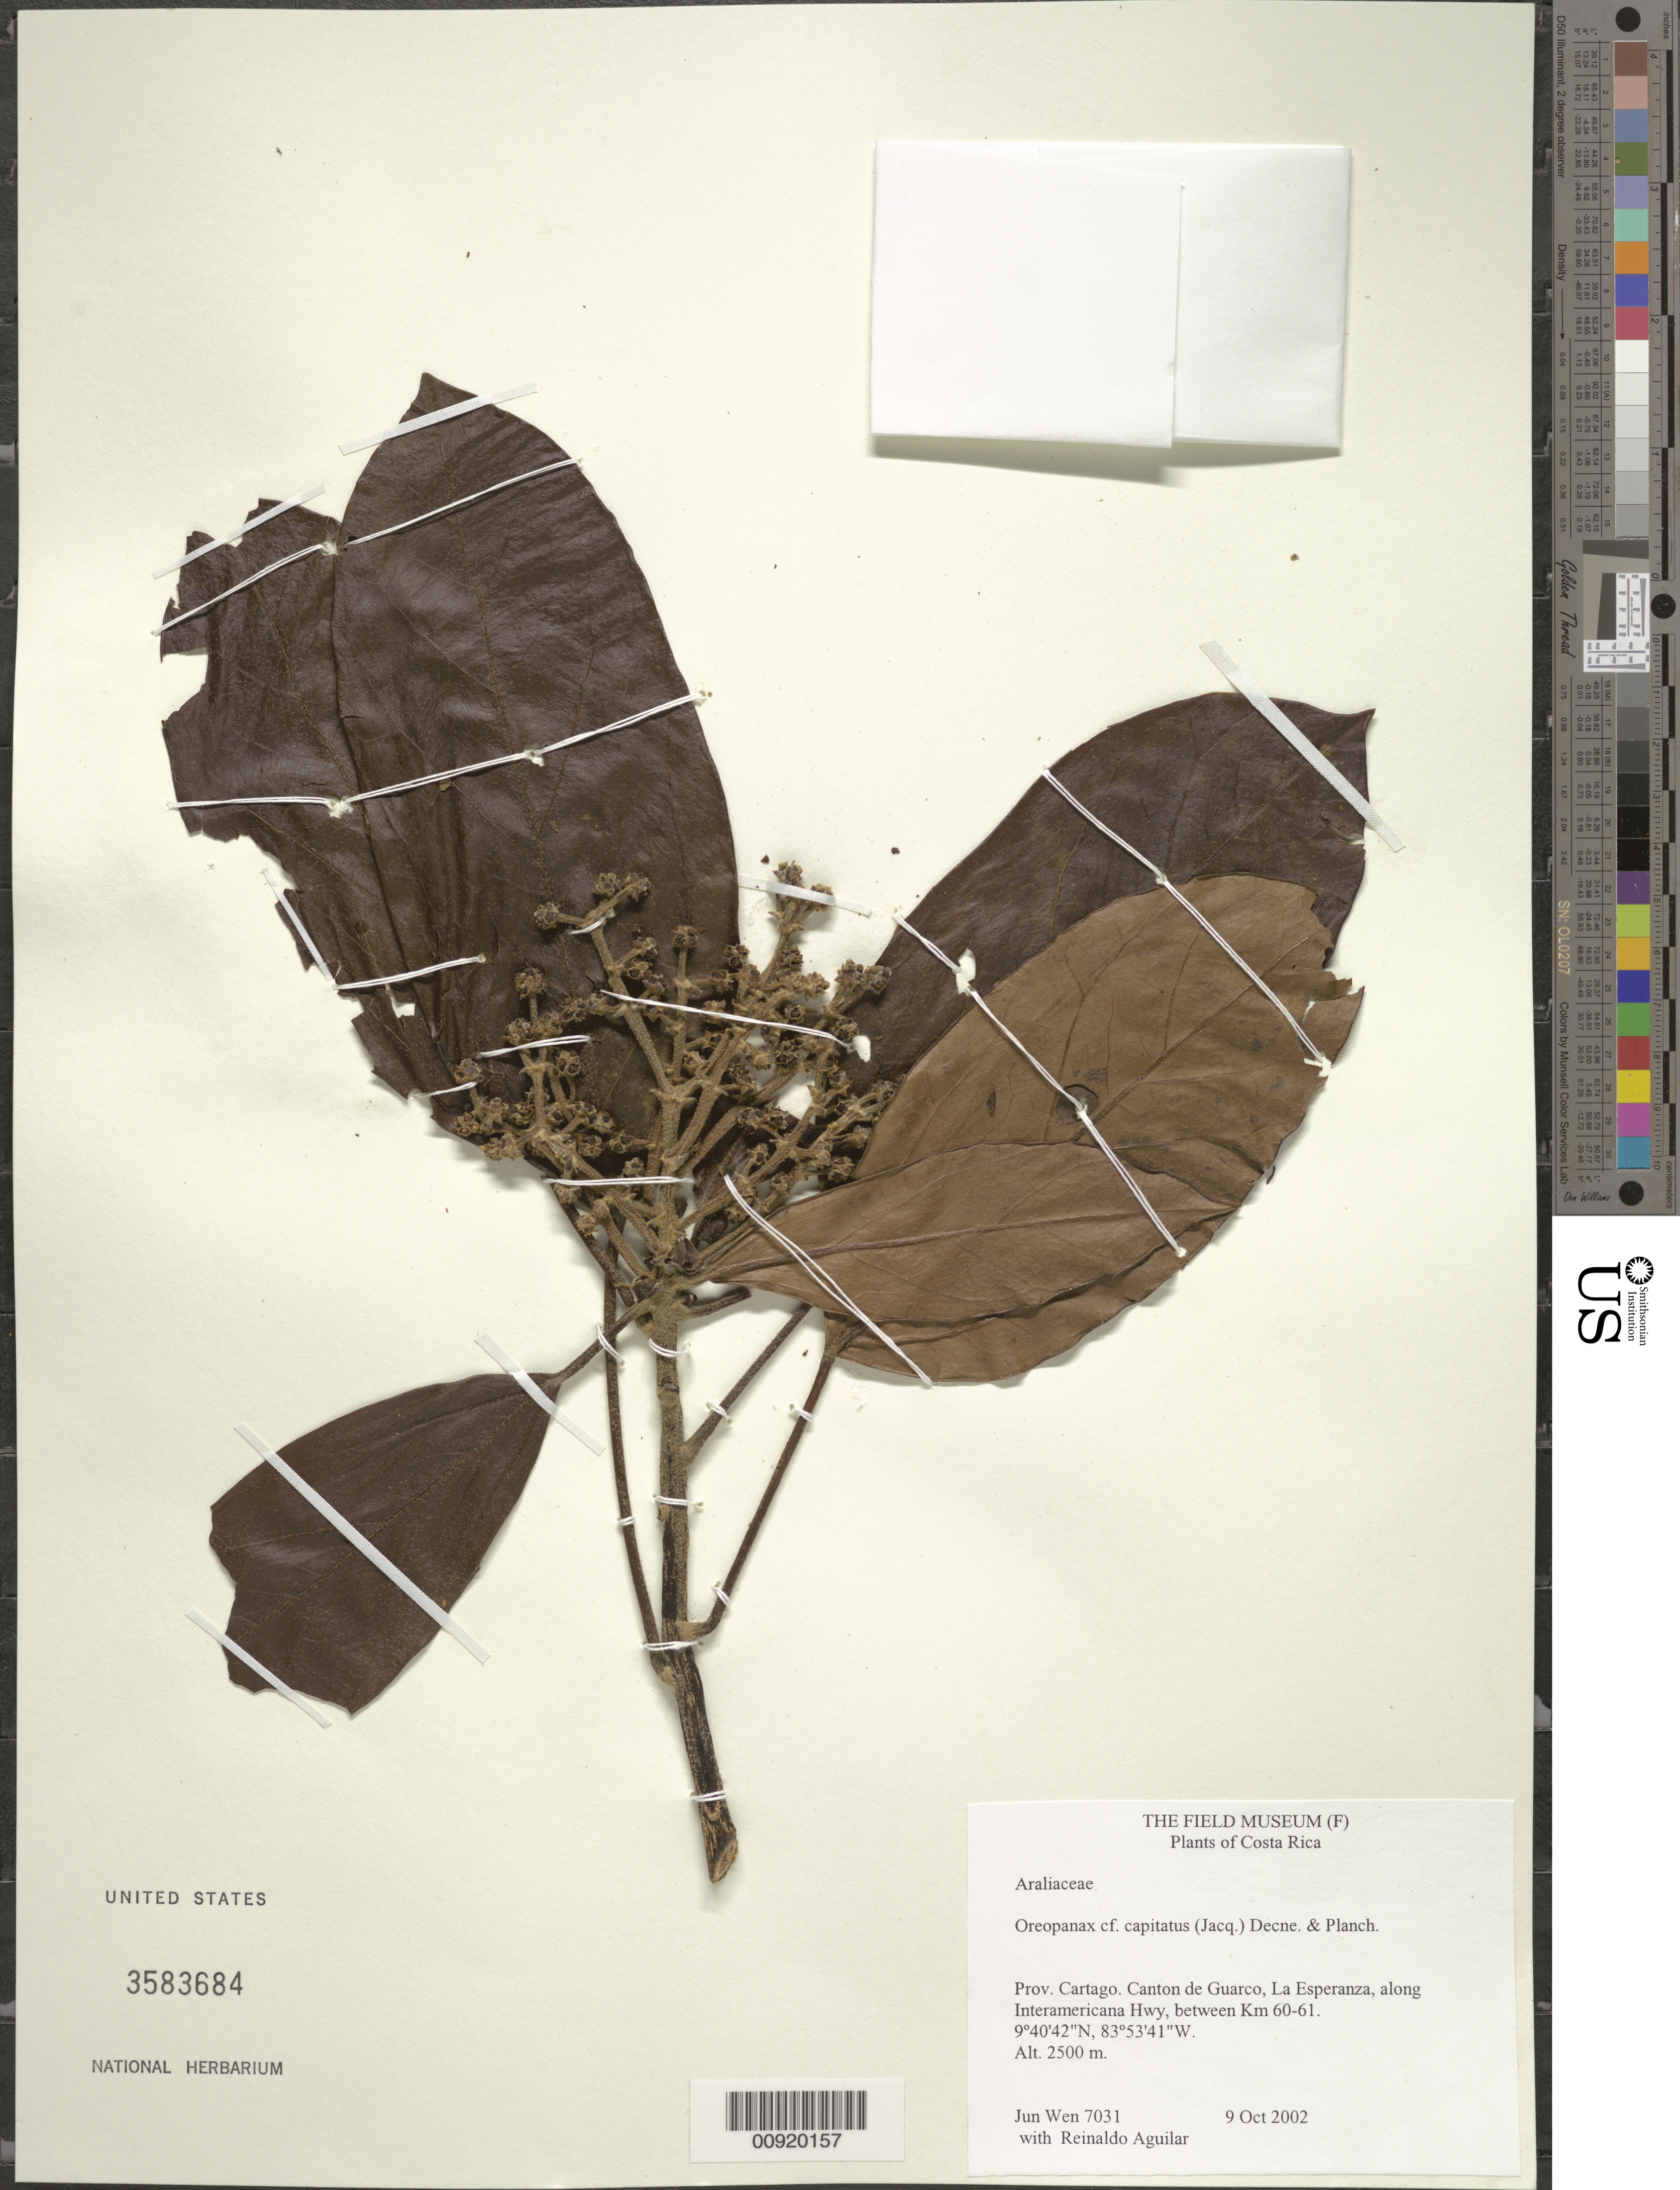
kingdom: Plantae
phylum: Tracheophyta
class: Magnoliopsida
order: Apiales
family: Araliaceae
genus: Oreopanax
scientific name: Oreopanax capitatus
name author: (Jacq.) Decne. & Planch.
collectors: J. Wen & R. Aguilar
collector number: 7031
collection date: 2002-10-09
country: Costa Rica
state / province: Cartago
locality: Canton de Guarco, La Esperanza, along Interamiercana Hwy, between Km 60 -61.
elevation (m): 2500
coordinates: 9 40 42 N, 83 53 41 W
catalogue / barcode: US 3583684